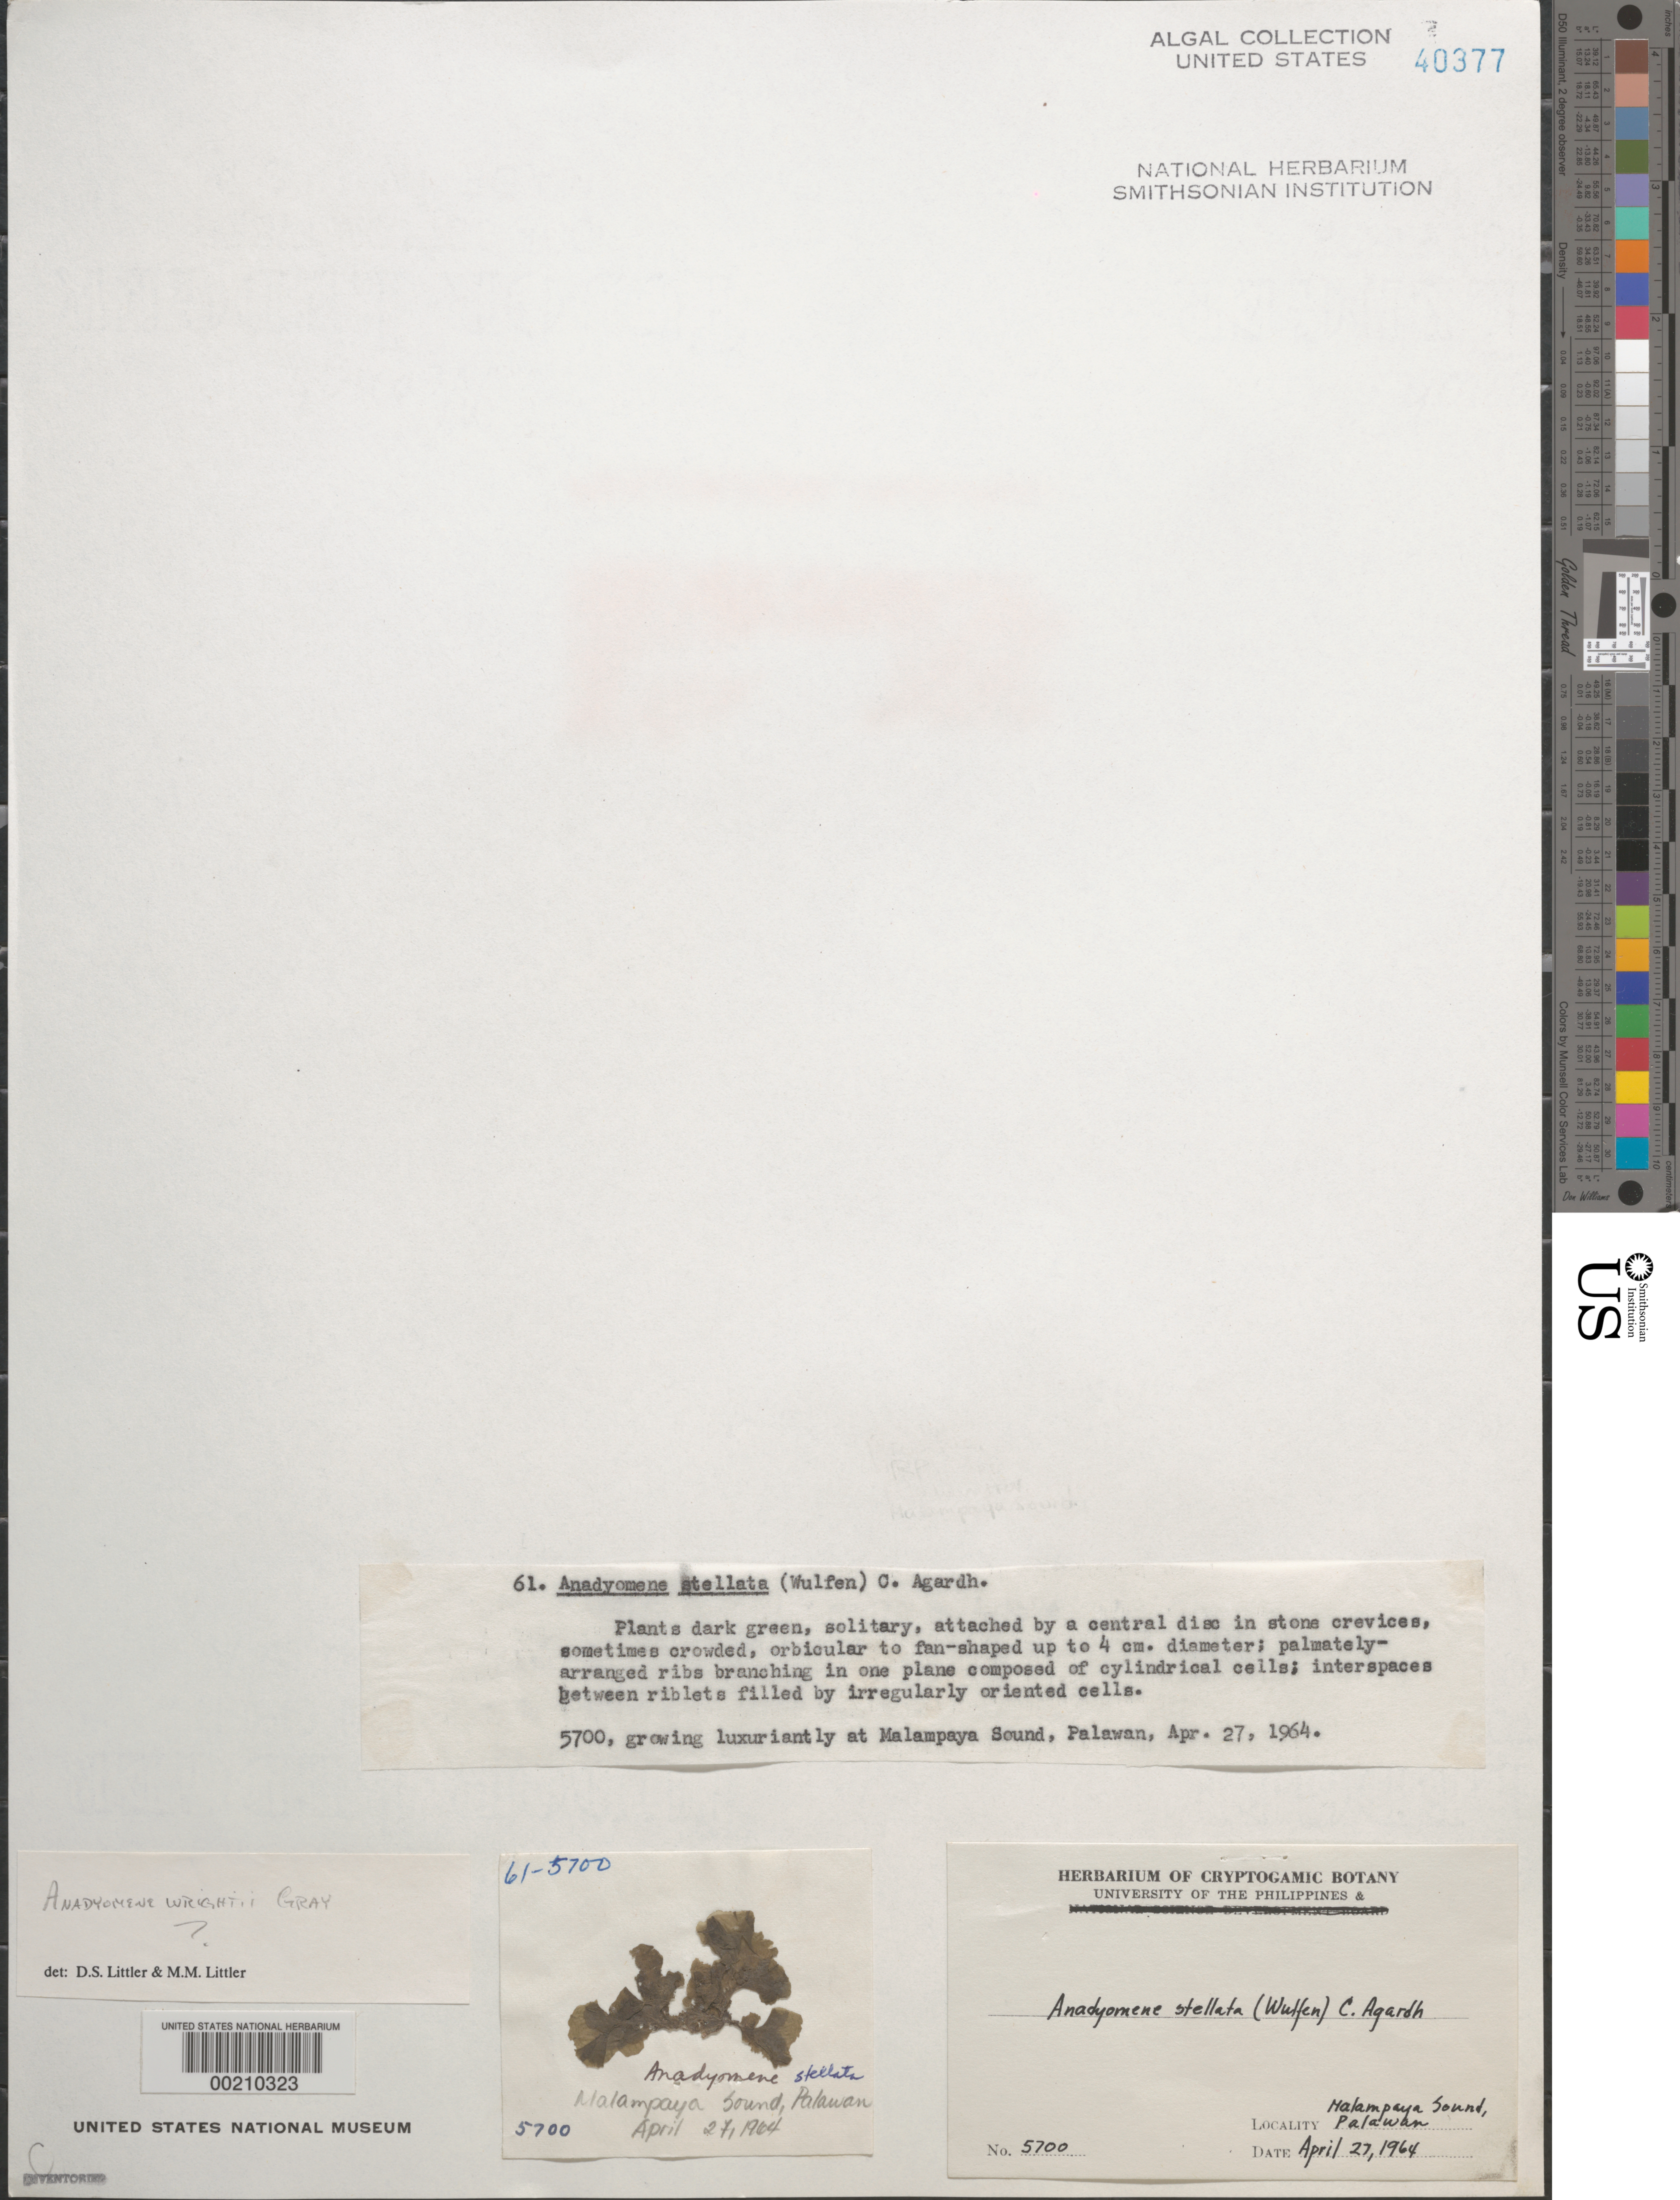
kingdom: Plantae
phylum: Chlorophyta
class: Ulvophyceae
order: Cladophorales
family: Anadyomenaceae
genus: Anadyomene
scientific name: Anadyomene wrightii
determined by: Littler, D. S.; Littler, M. M.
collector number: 61-5700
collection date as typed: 27 Apr 1964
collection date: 1964-04-27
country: Philippines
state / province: Mimaropa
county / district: Palawan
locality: Malampaya sound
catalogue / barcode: US 40377